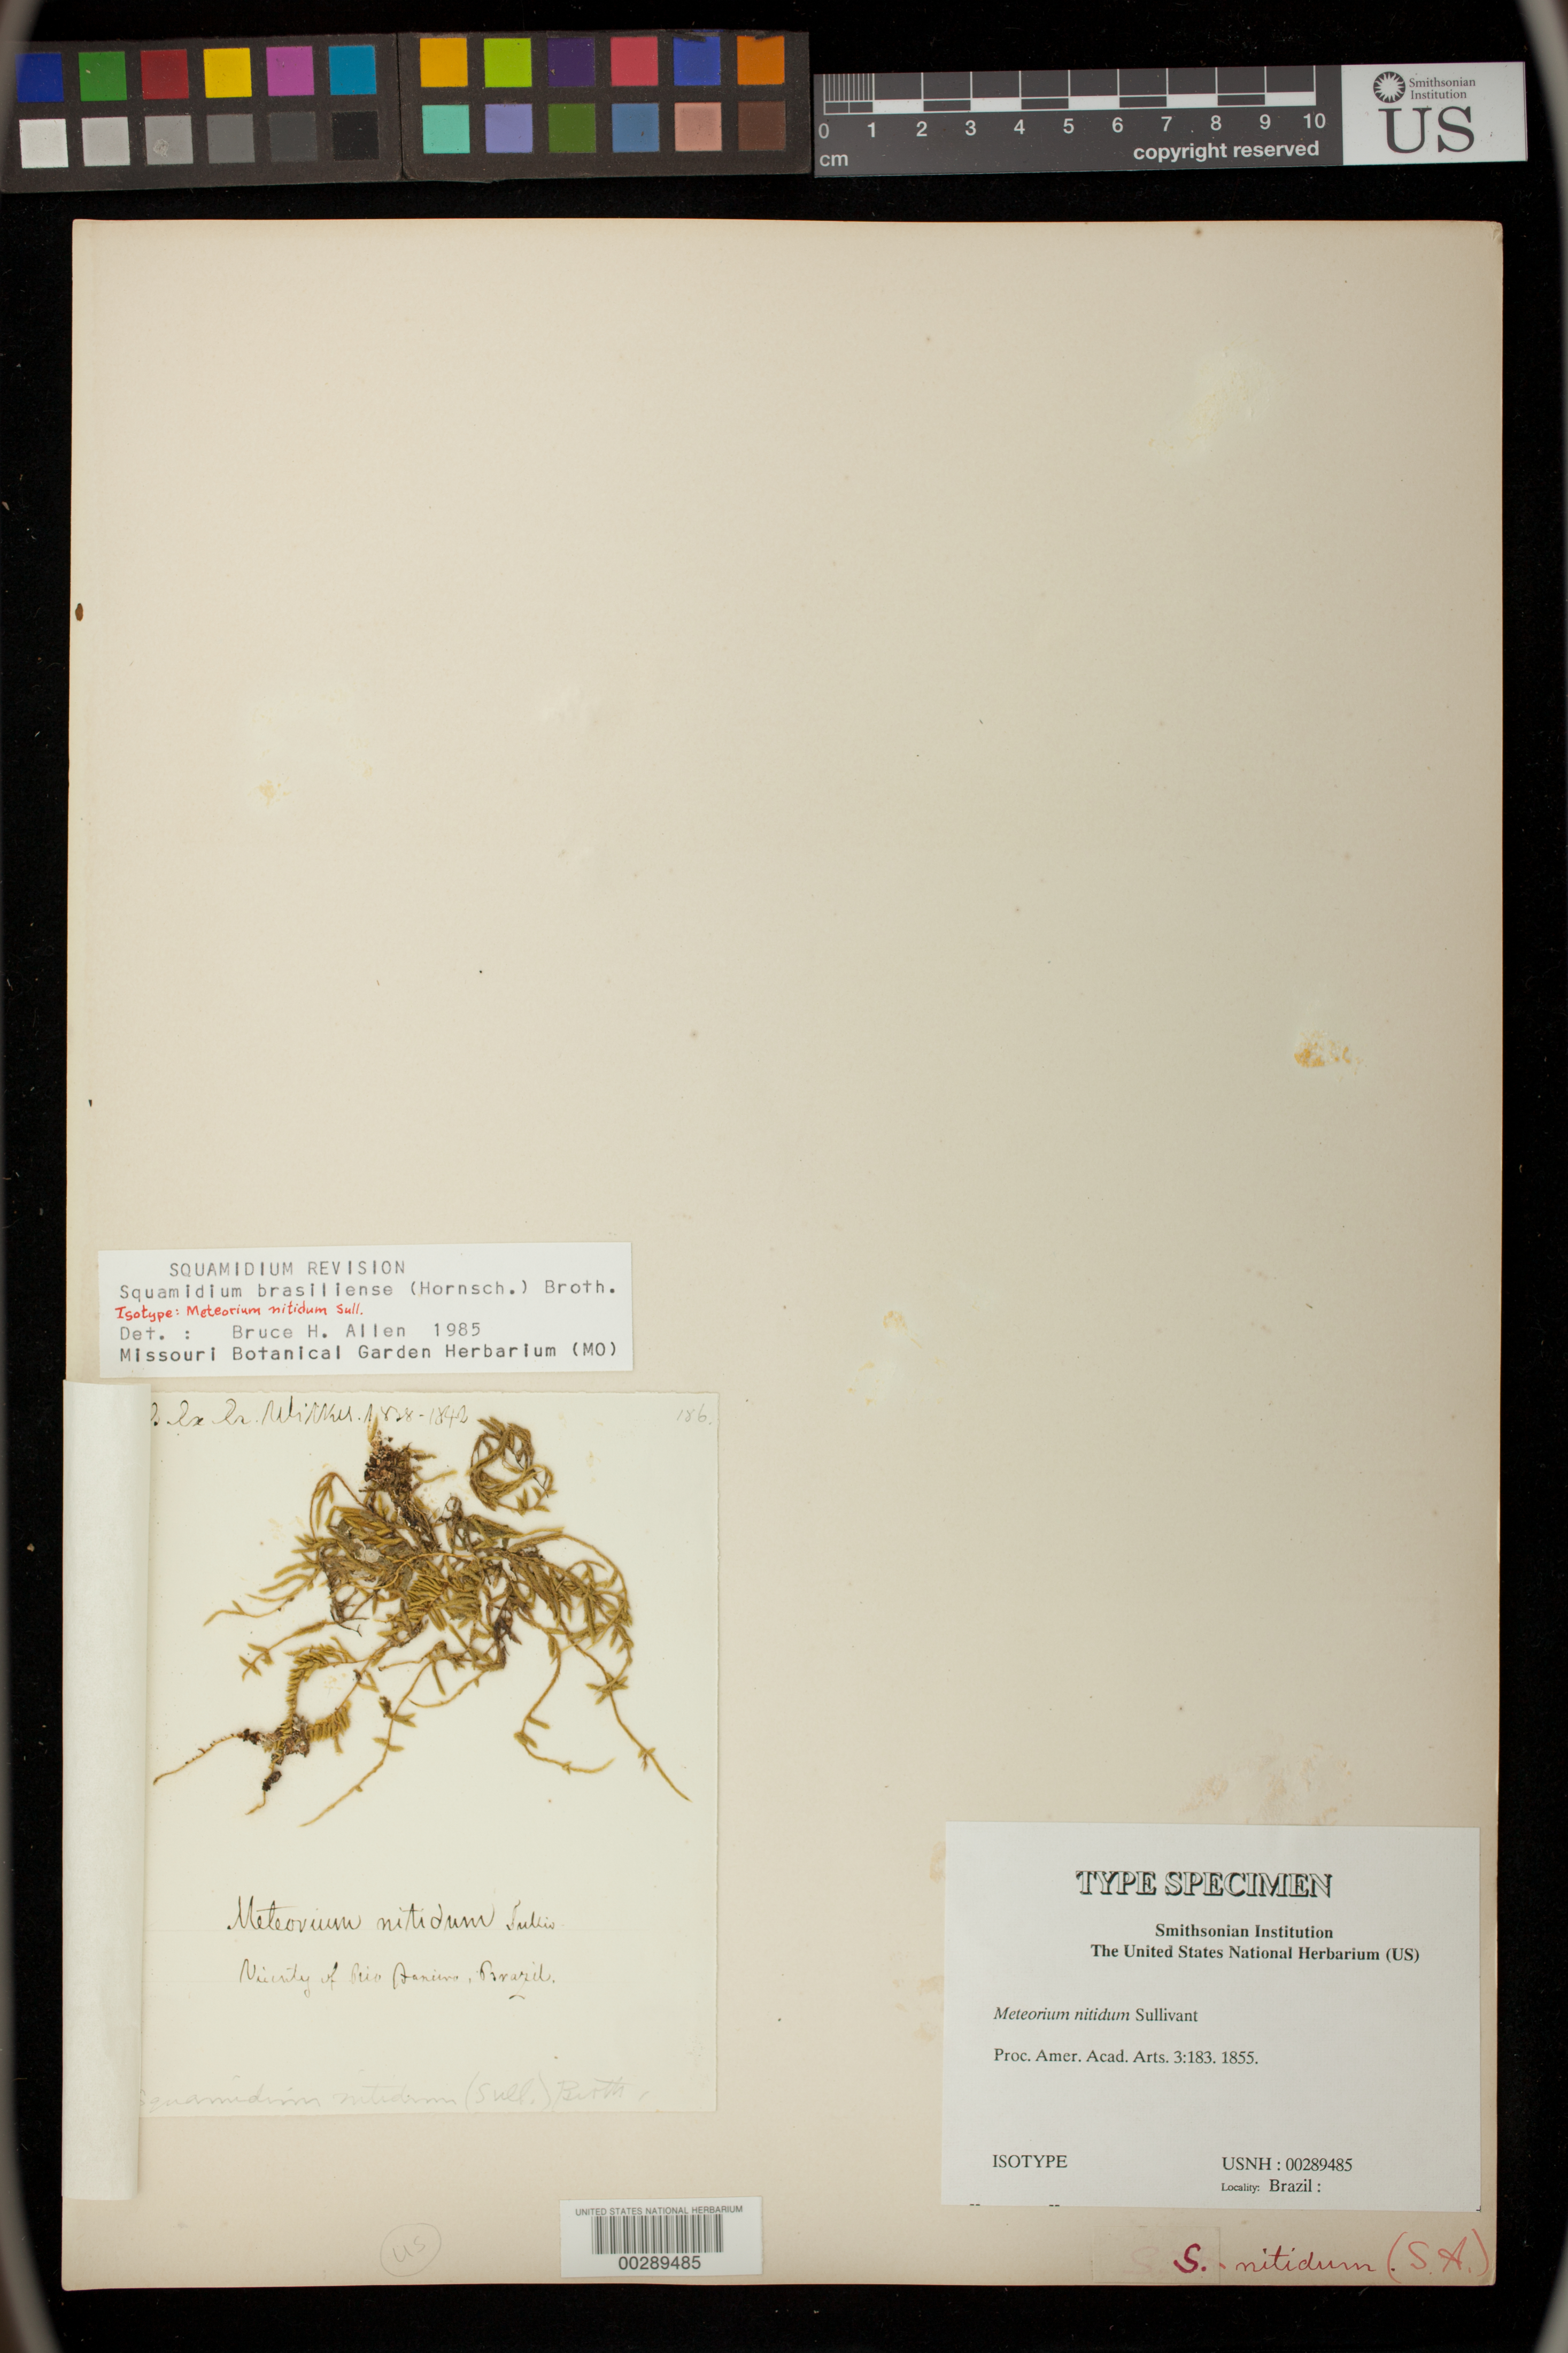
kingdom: Plantae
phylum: Bryophyta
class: Bryopsida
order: Hypnales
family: Meteoriaceae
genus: Meteorium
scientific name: Meteorium nitidum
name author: Sull.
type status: Isotype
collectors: Wilkes Explor. Exped.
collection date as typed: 1838 to -- --- 1842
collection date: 1838/1842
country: Brazil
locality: Vicinity of Rio de Janeiro.